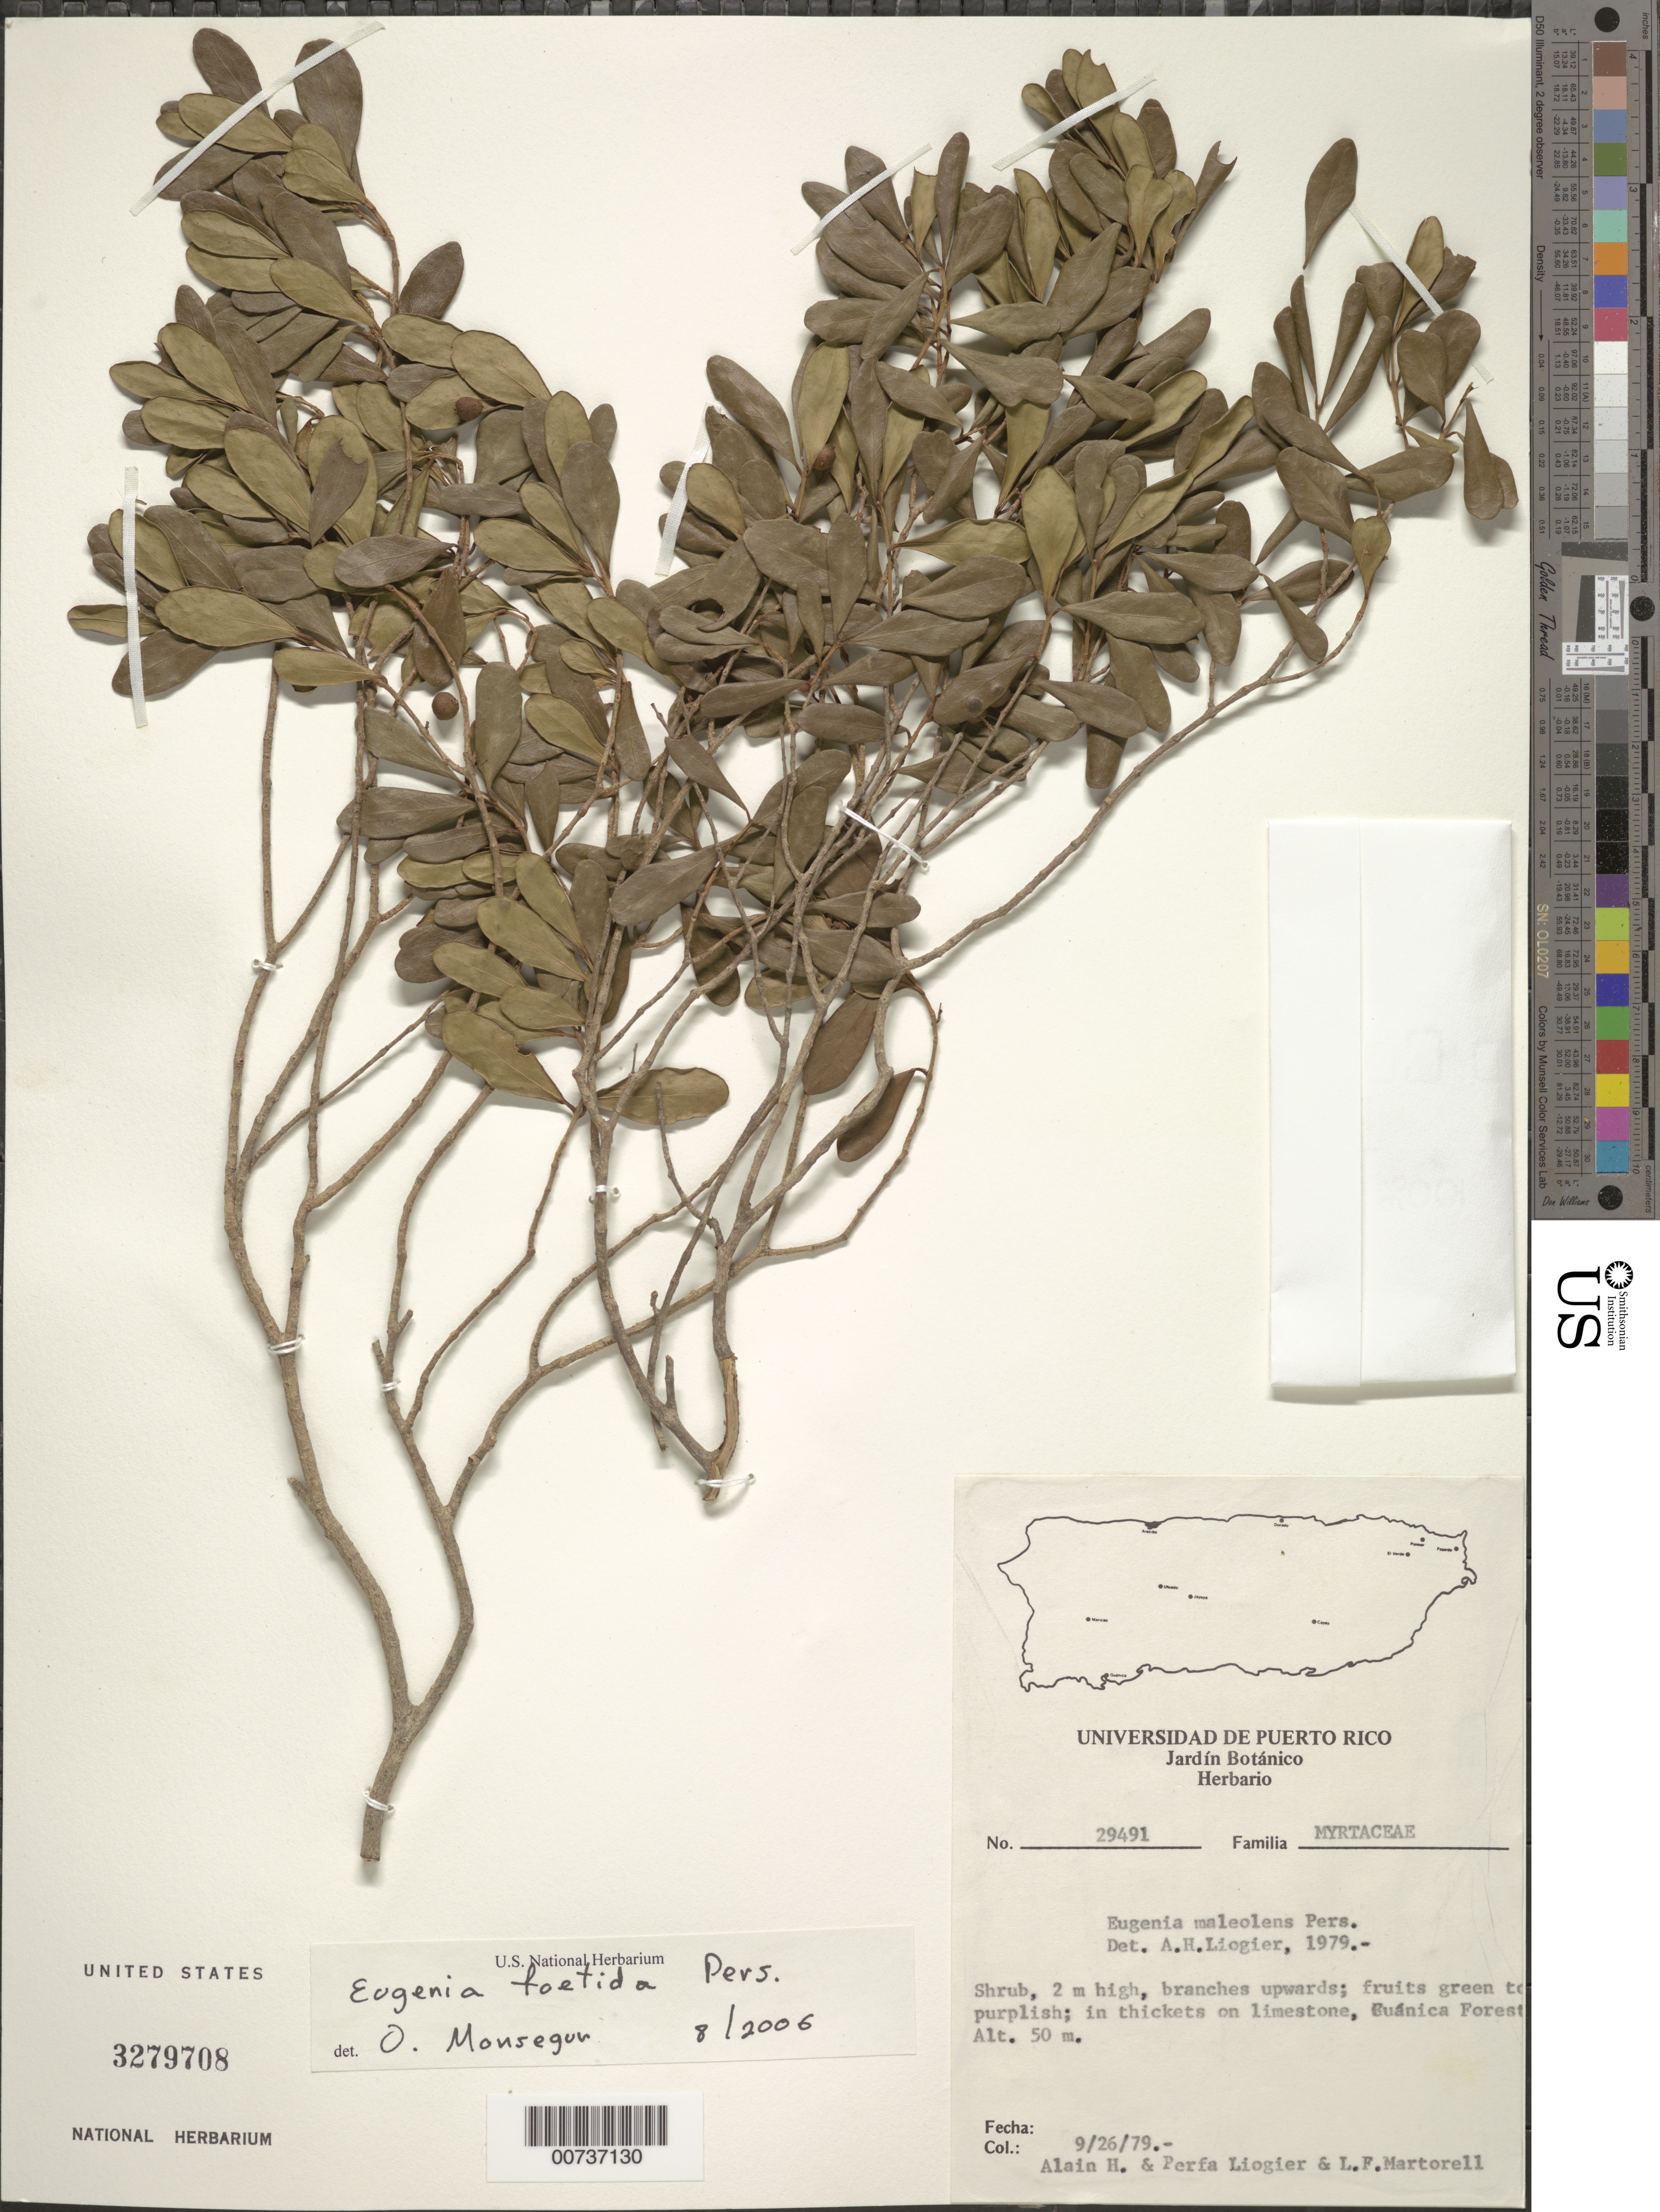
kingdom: Plantae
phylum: Tracheophyta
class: Magnoliopsida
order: Myrtales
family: Myrtaceae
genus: Eugenia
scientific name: Eugenia monticola var. monticola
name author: (Sw.) DC.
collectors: A. H. Liogier, M. P. Liogier & L. Martorell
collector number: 29491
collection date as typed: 26 Sep 1979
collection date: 1979-09-26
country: Puerto Rico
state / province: Guánica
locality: Guánica Forest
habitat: In thickets on limestone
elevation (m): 50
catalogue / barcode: US 3279708